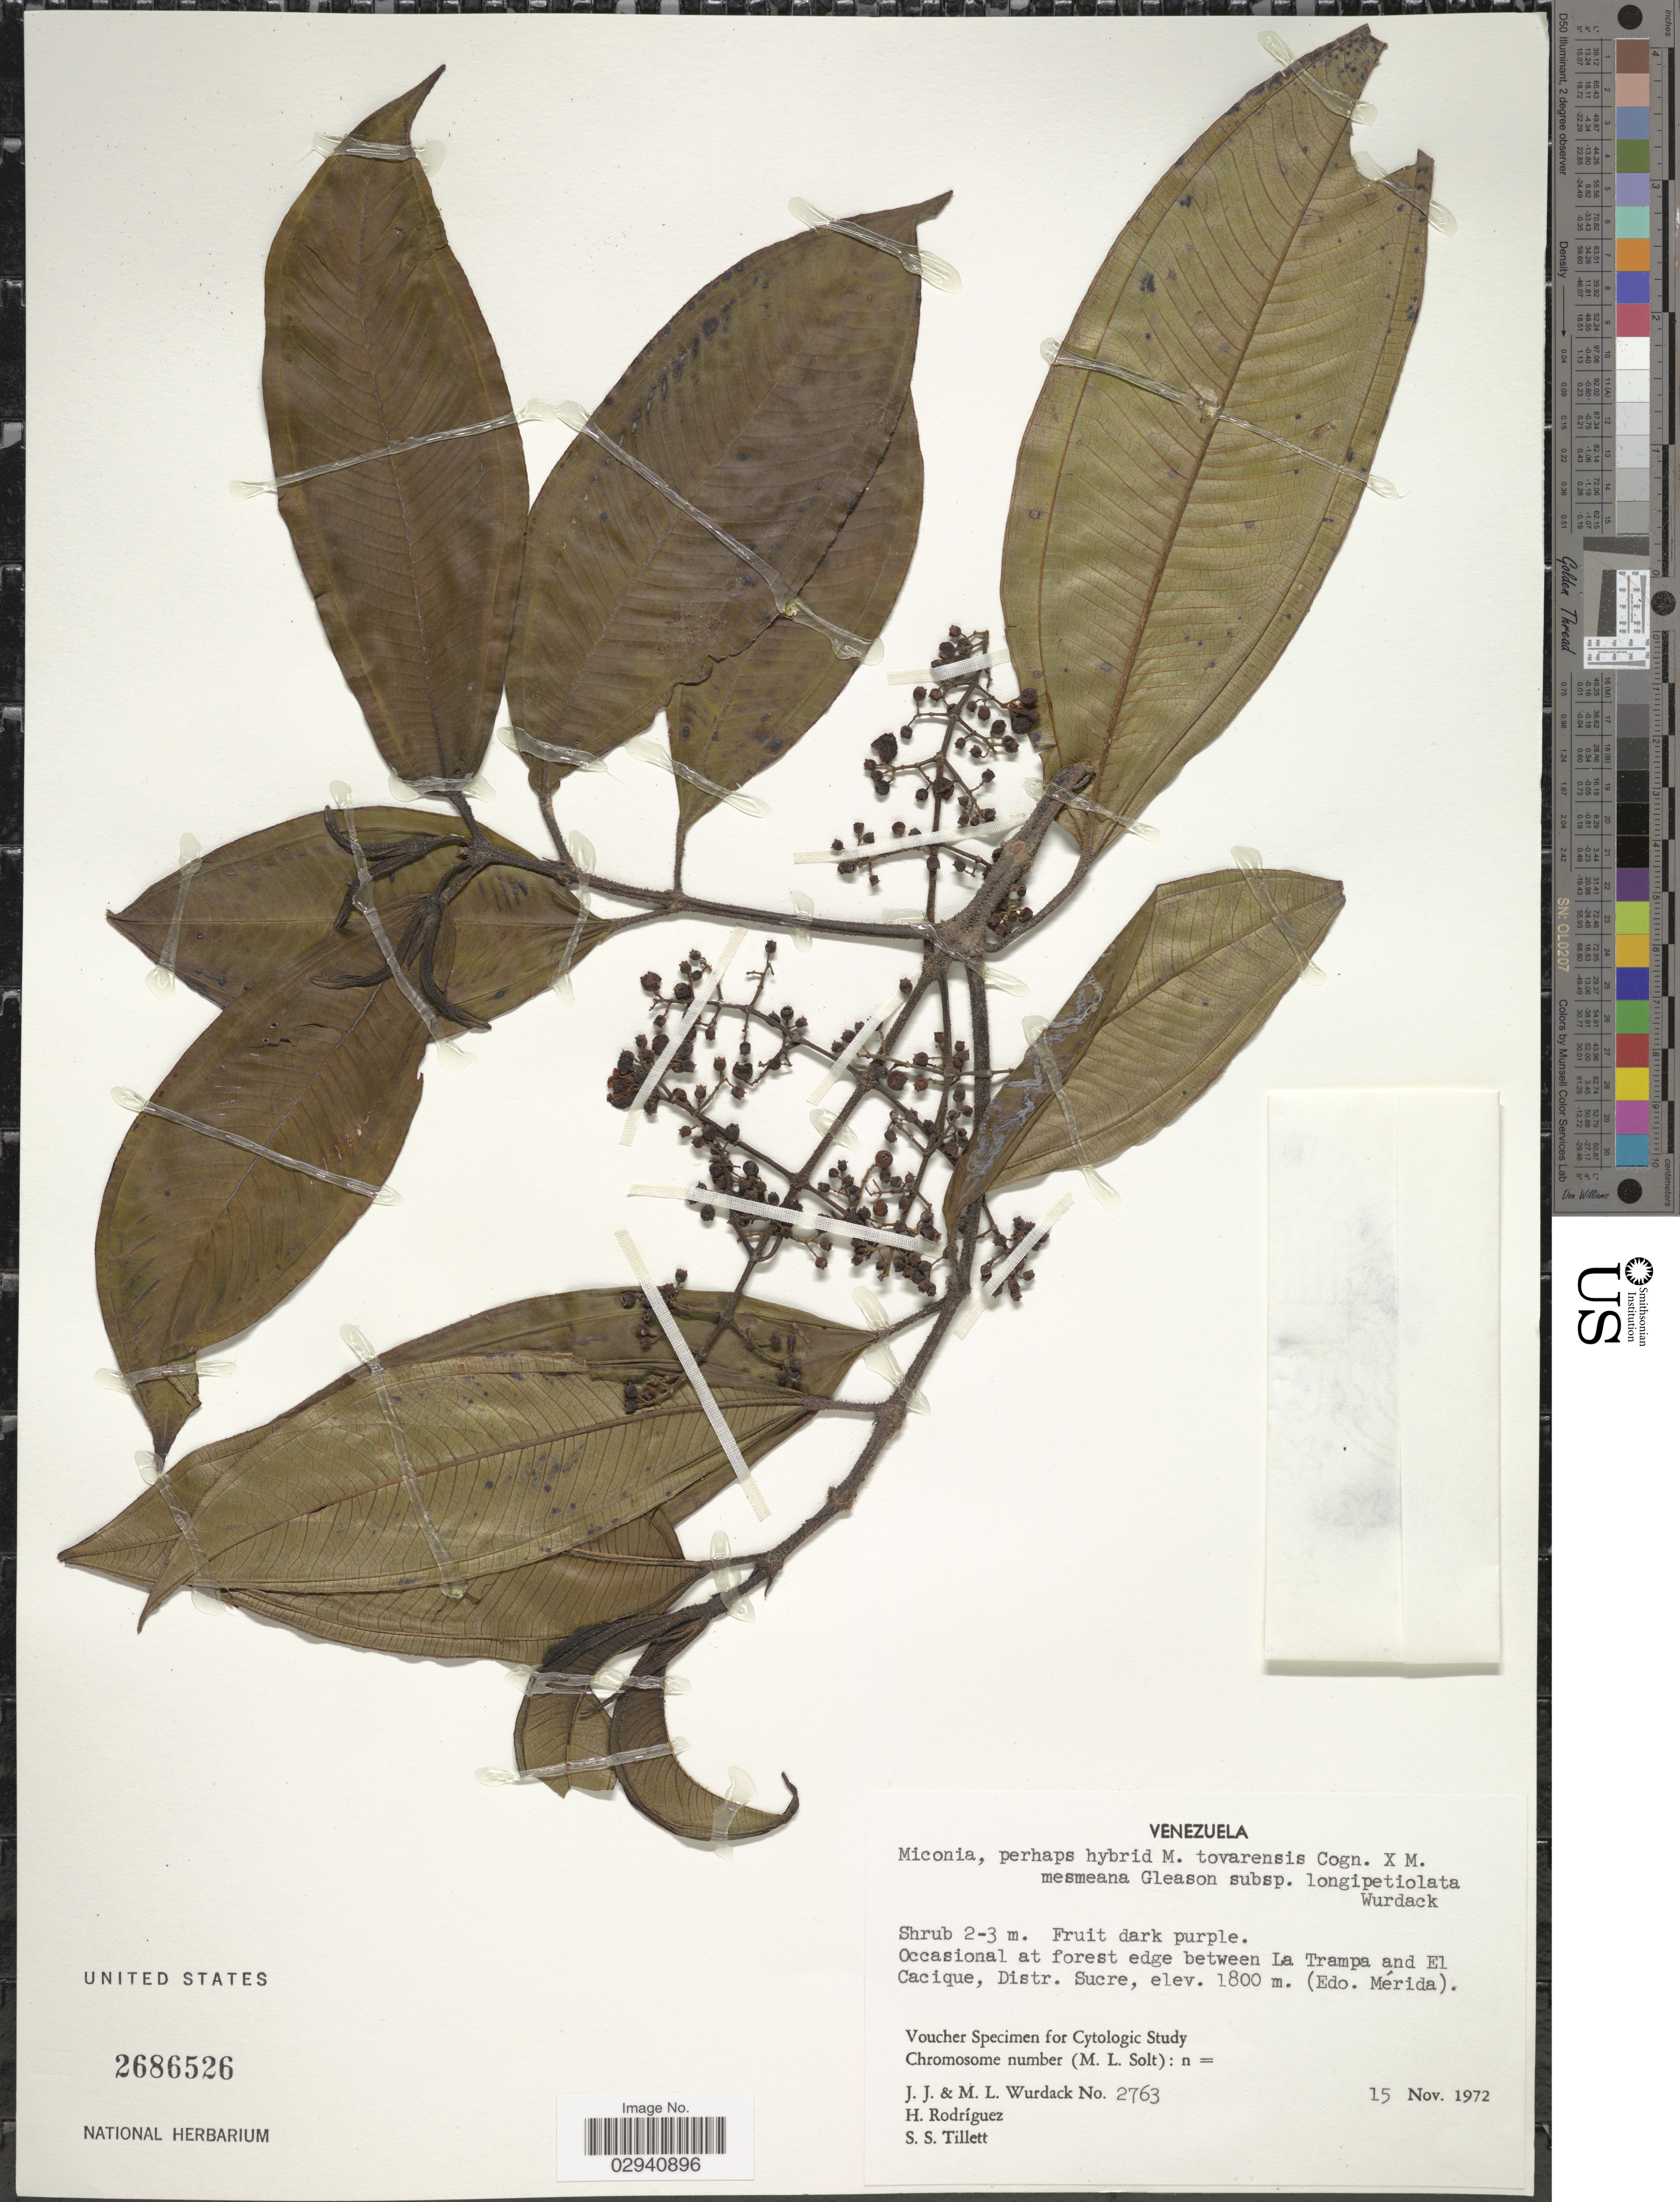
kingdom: Plantae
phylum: Tracheophyta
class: Magnoliopsida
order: Myrtales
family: Melastomataceae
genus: Miconia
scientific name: Miconia mesmeana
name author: Gleason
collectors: J. J. Wurdack, M. L. Wurdack, H. Rodríguez & S. S. Tillett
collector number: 2763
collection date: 1972-11-15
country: Venezuela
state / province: Mérida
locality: Edge between La Trampa and El Cacique, Distr. Sucre (Edo. Mérida).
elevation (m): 1800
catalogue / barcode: US 2686526